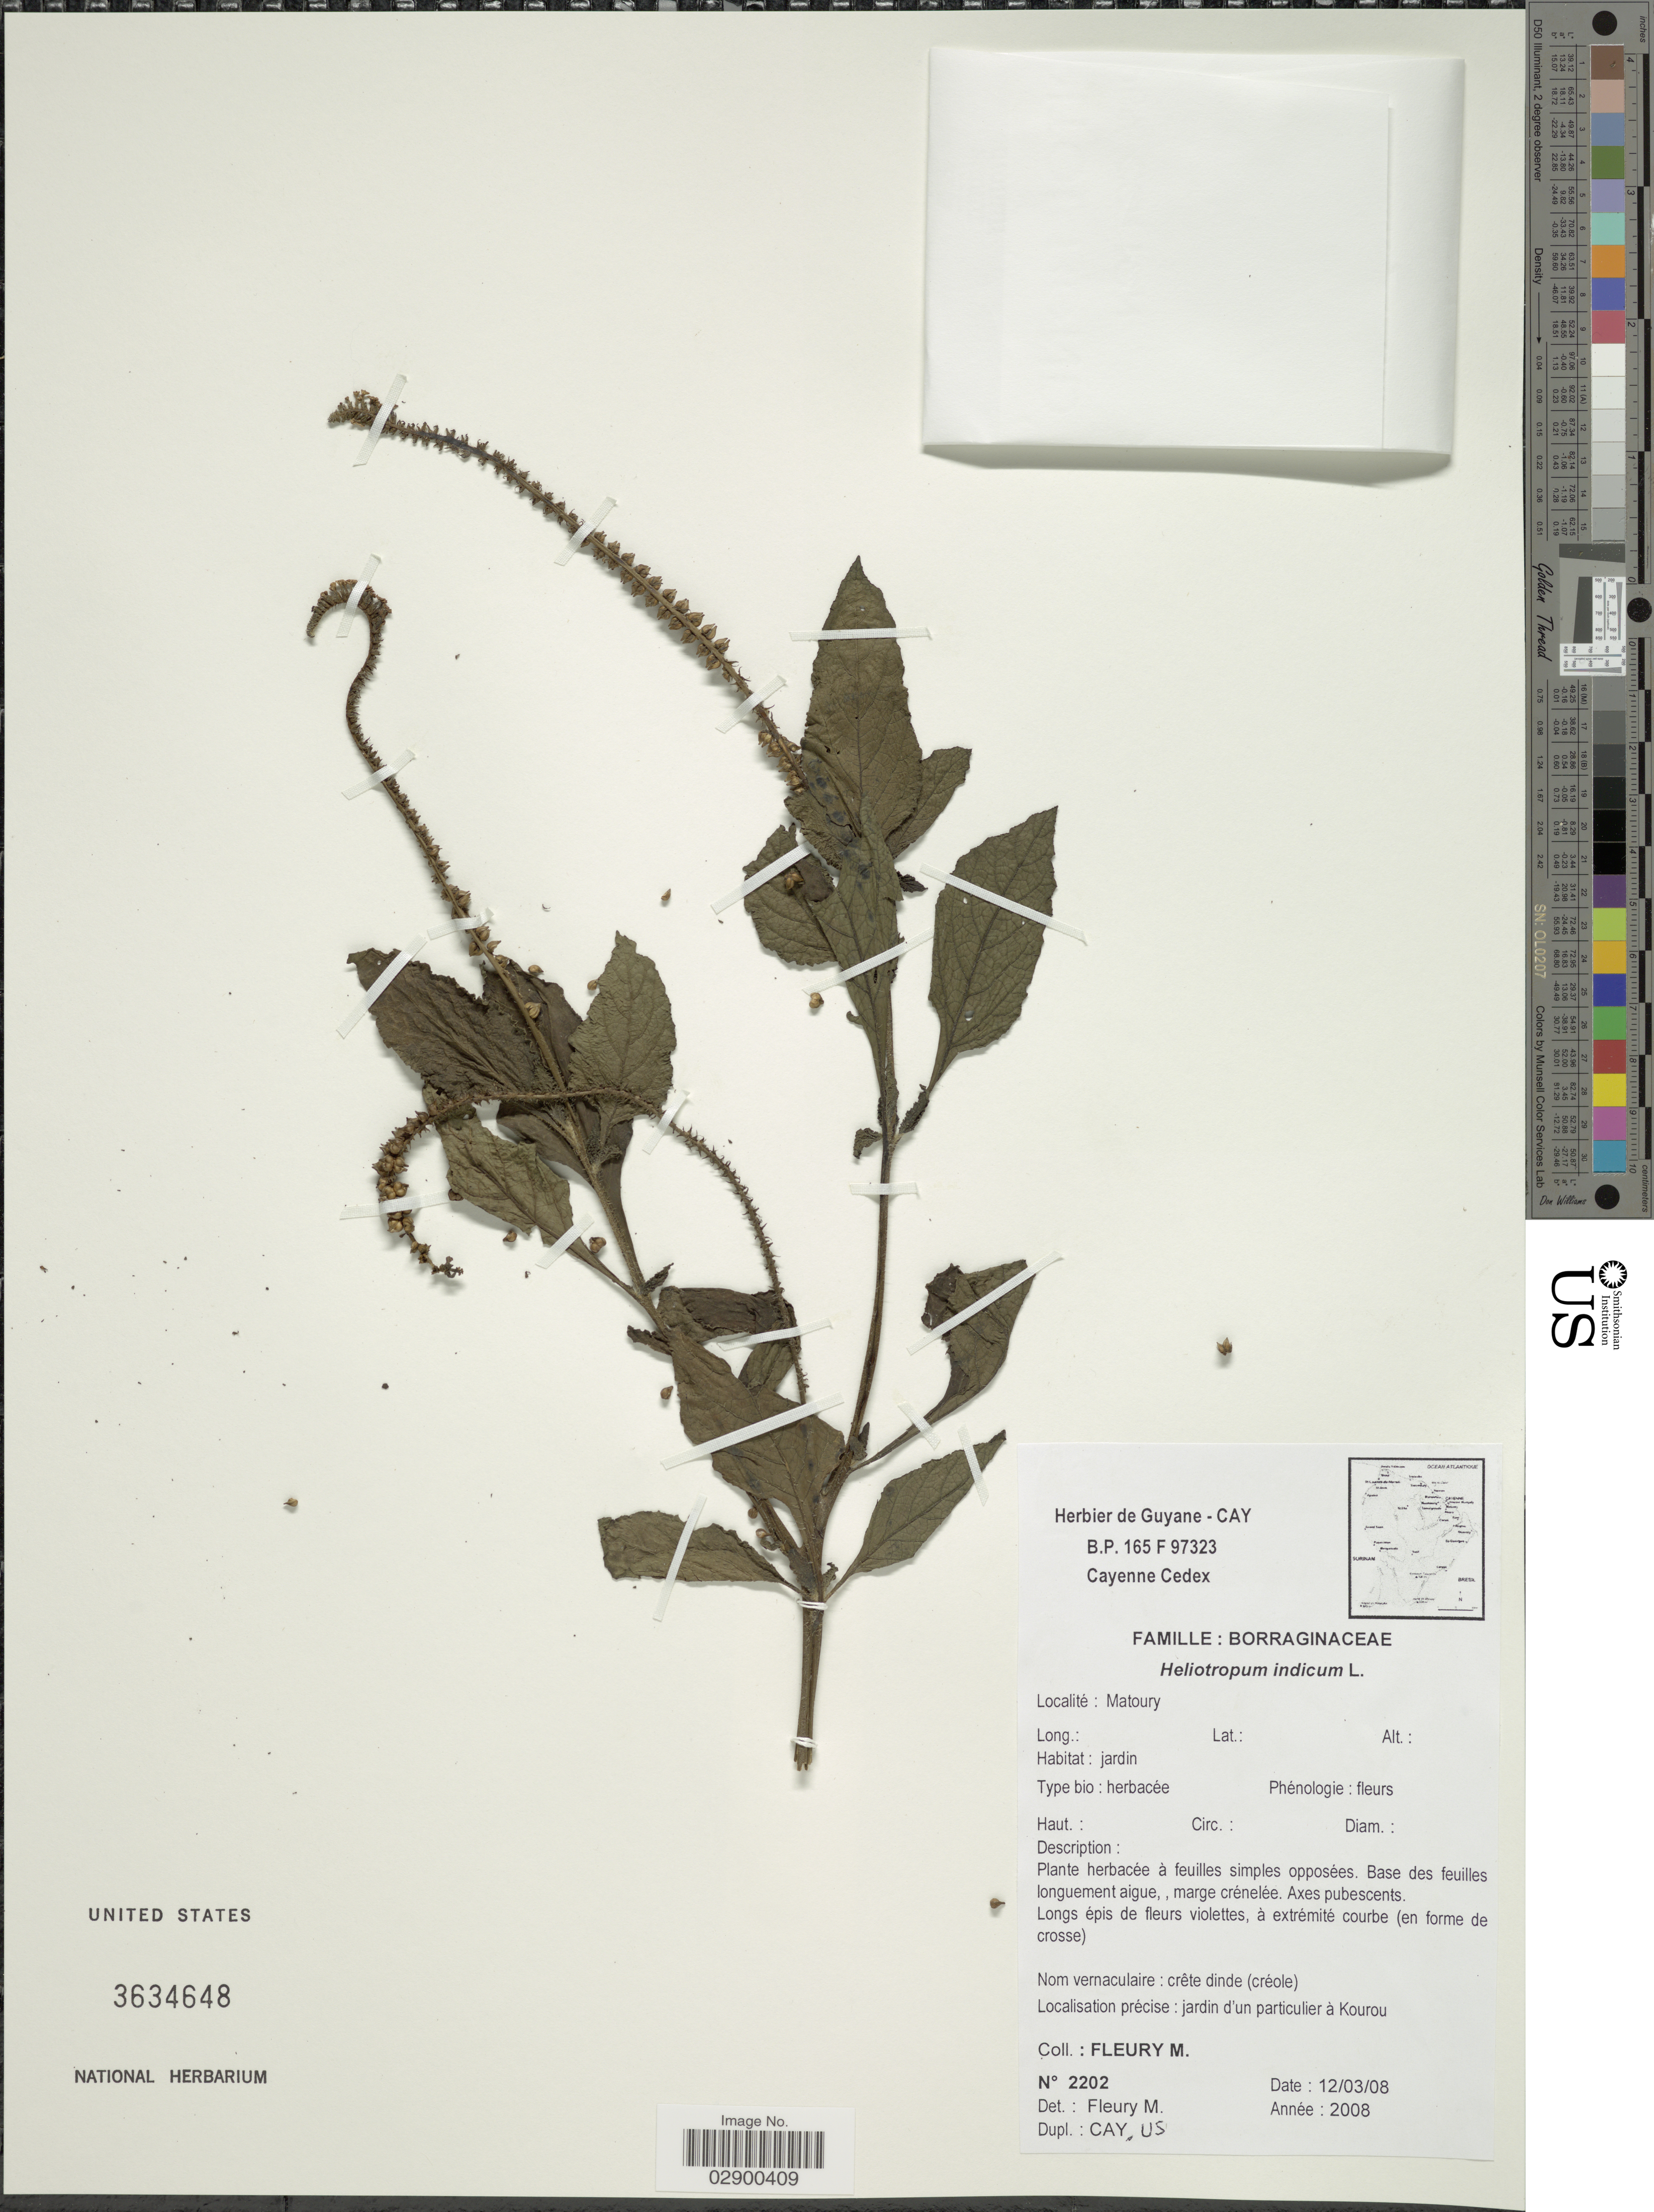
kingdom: Plantae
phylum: Tracheophyta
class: Magnoliopsida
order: Boraginales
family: Heliotropiaceae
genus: Heliotropium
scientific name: Heliotropium indicum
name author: L.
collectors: M. Fleury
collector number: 2202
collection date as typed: Transcribed d/m/y: 12/3/8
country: French Guiana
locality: Matoury.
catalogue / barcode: US 3634648